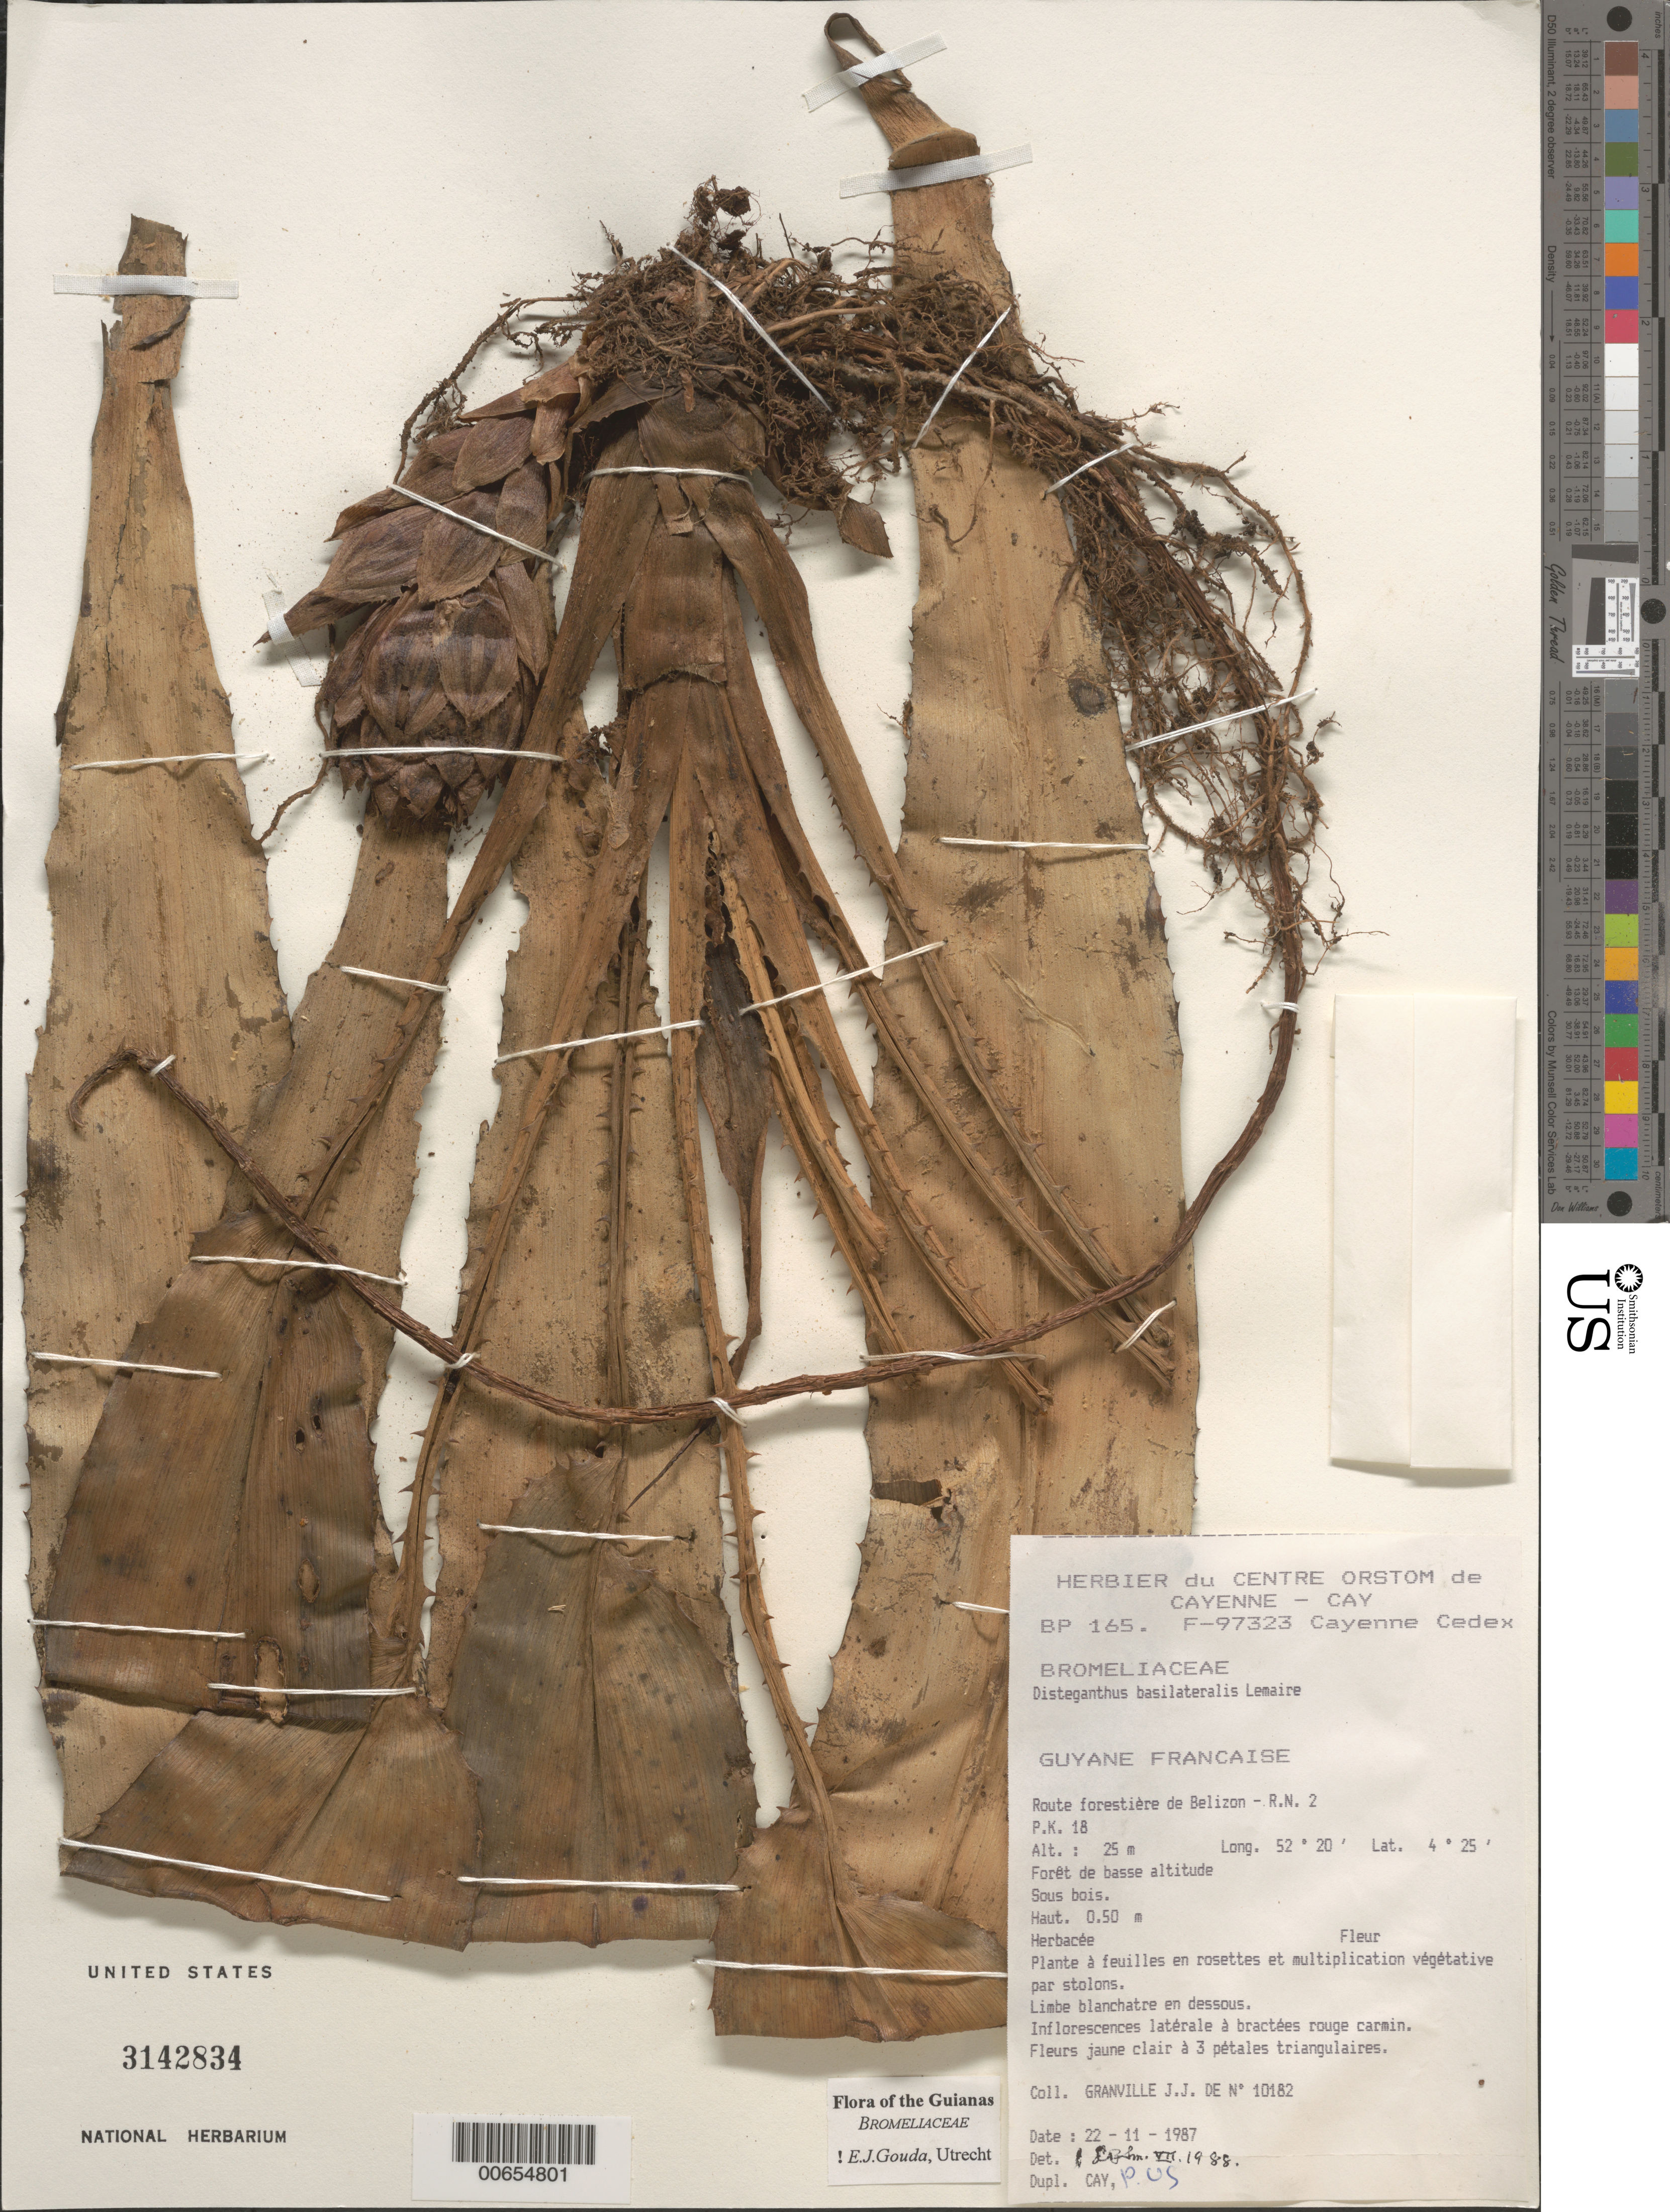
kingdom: Plantae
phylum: Tracheophyta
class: Liliopsida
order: Poales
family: Bromeliaceae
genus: Disteganthus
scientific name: Disteganthus basilateralis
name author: Lem.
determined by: Gouda, E. J.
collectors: J.-J. de Granville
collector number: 10182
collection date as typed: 22-Nov-87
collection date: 1987-11-22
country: French Guiana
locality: Belizon, R.N. 2, PK 18, route forestiere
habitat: Low forest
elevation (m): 25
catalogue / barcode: US 3142834